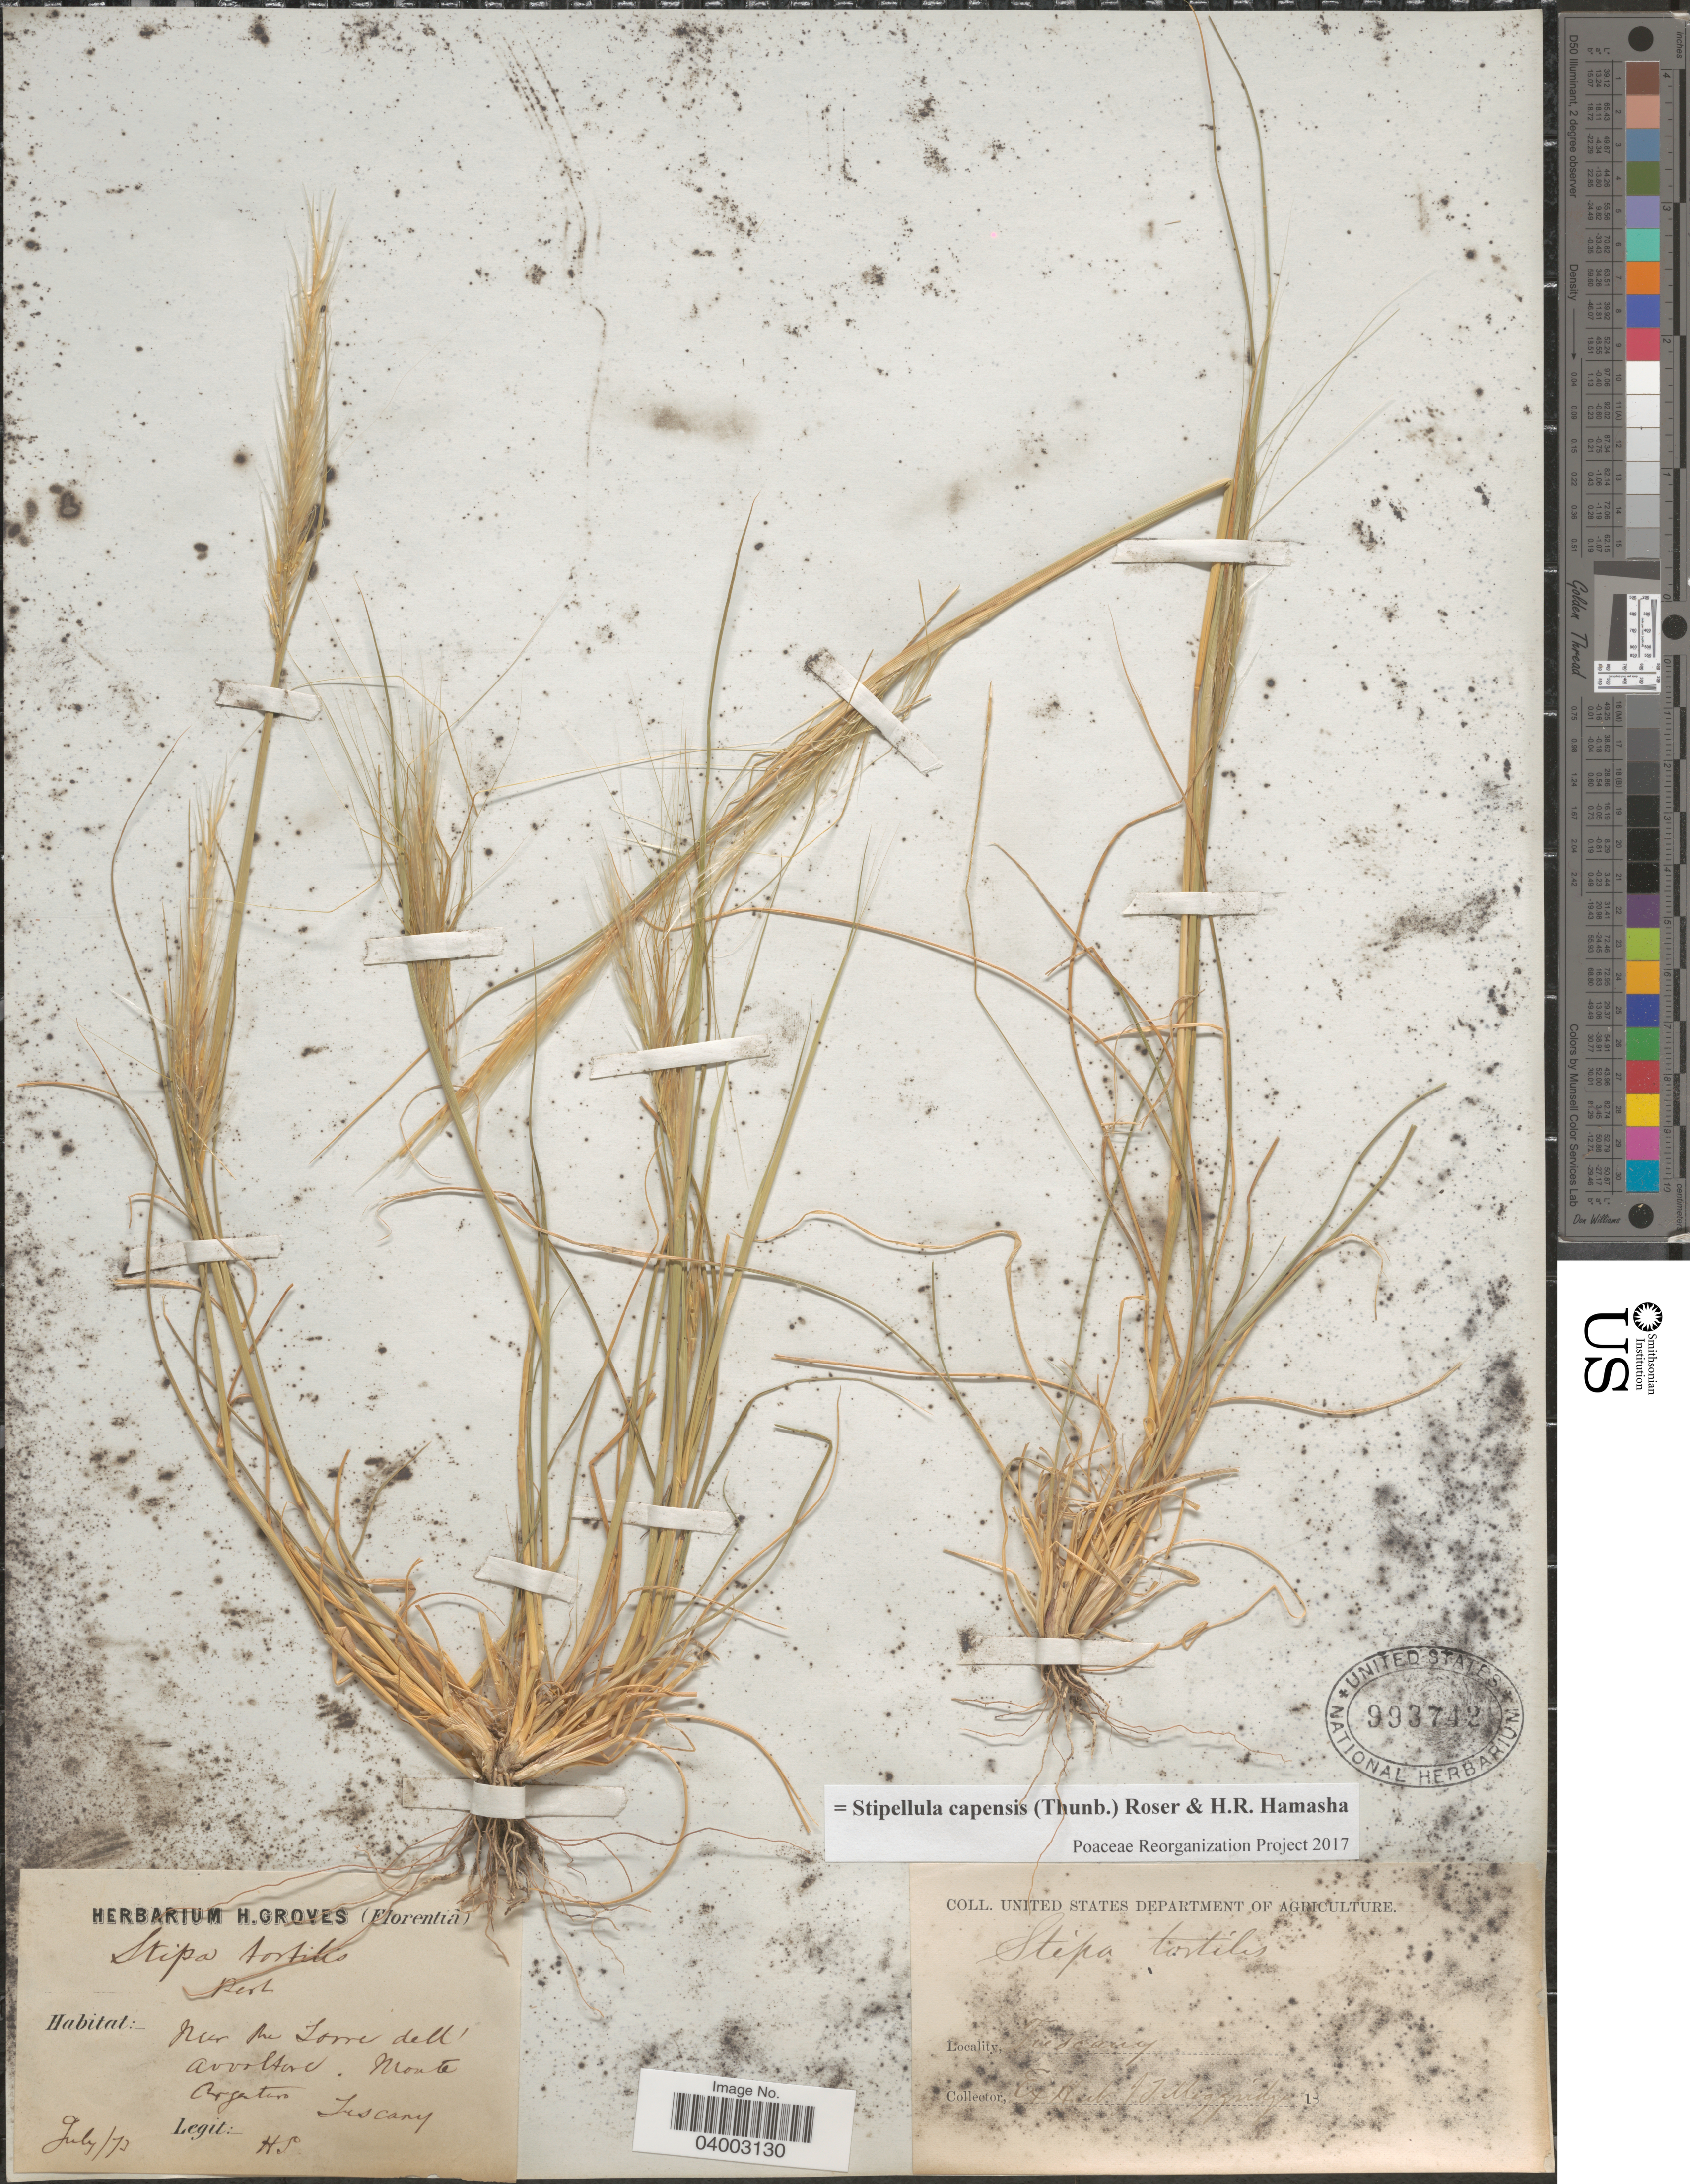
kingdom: Plantae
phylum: Tracheophyta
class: Liliopsida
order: Poales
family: Poaceae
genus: Stipellula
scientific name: Stipellula capensis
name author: (Thunb.) Röser & H. R. Hamasha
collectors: H. Groves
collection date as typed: Transcribed d/m/y: /7/73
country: Italy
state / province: Tuscany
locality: Near the Torre dell'Avvoltore. Monte Argentario.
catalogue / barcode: US 993742